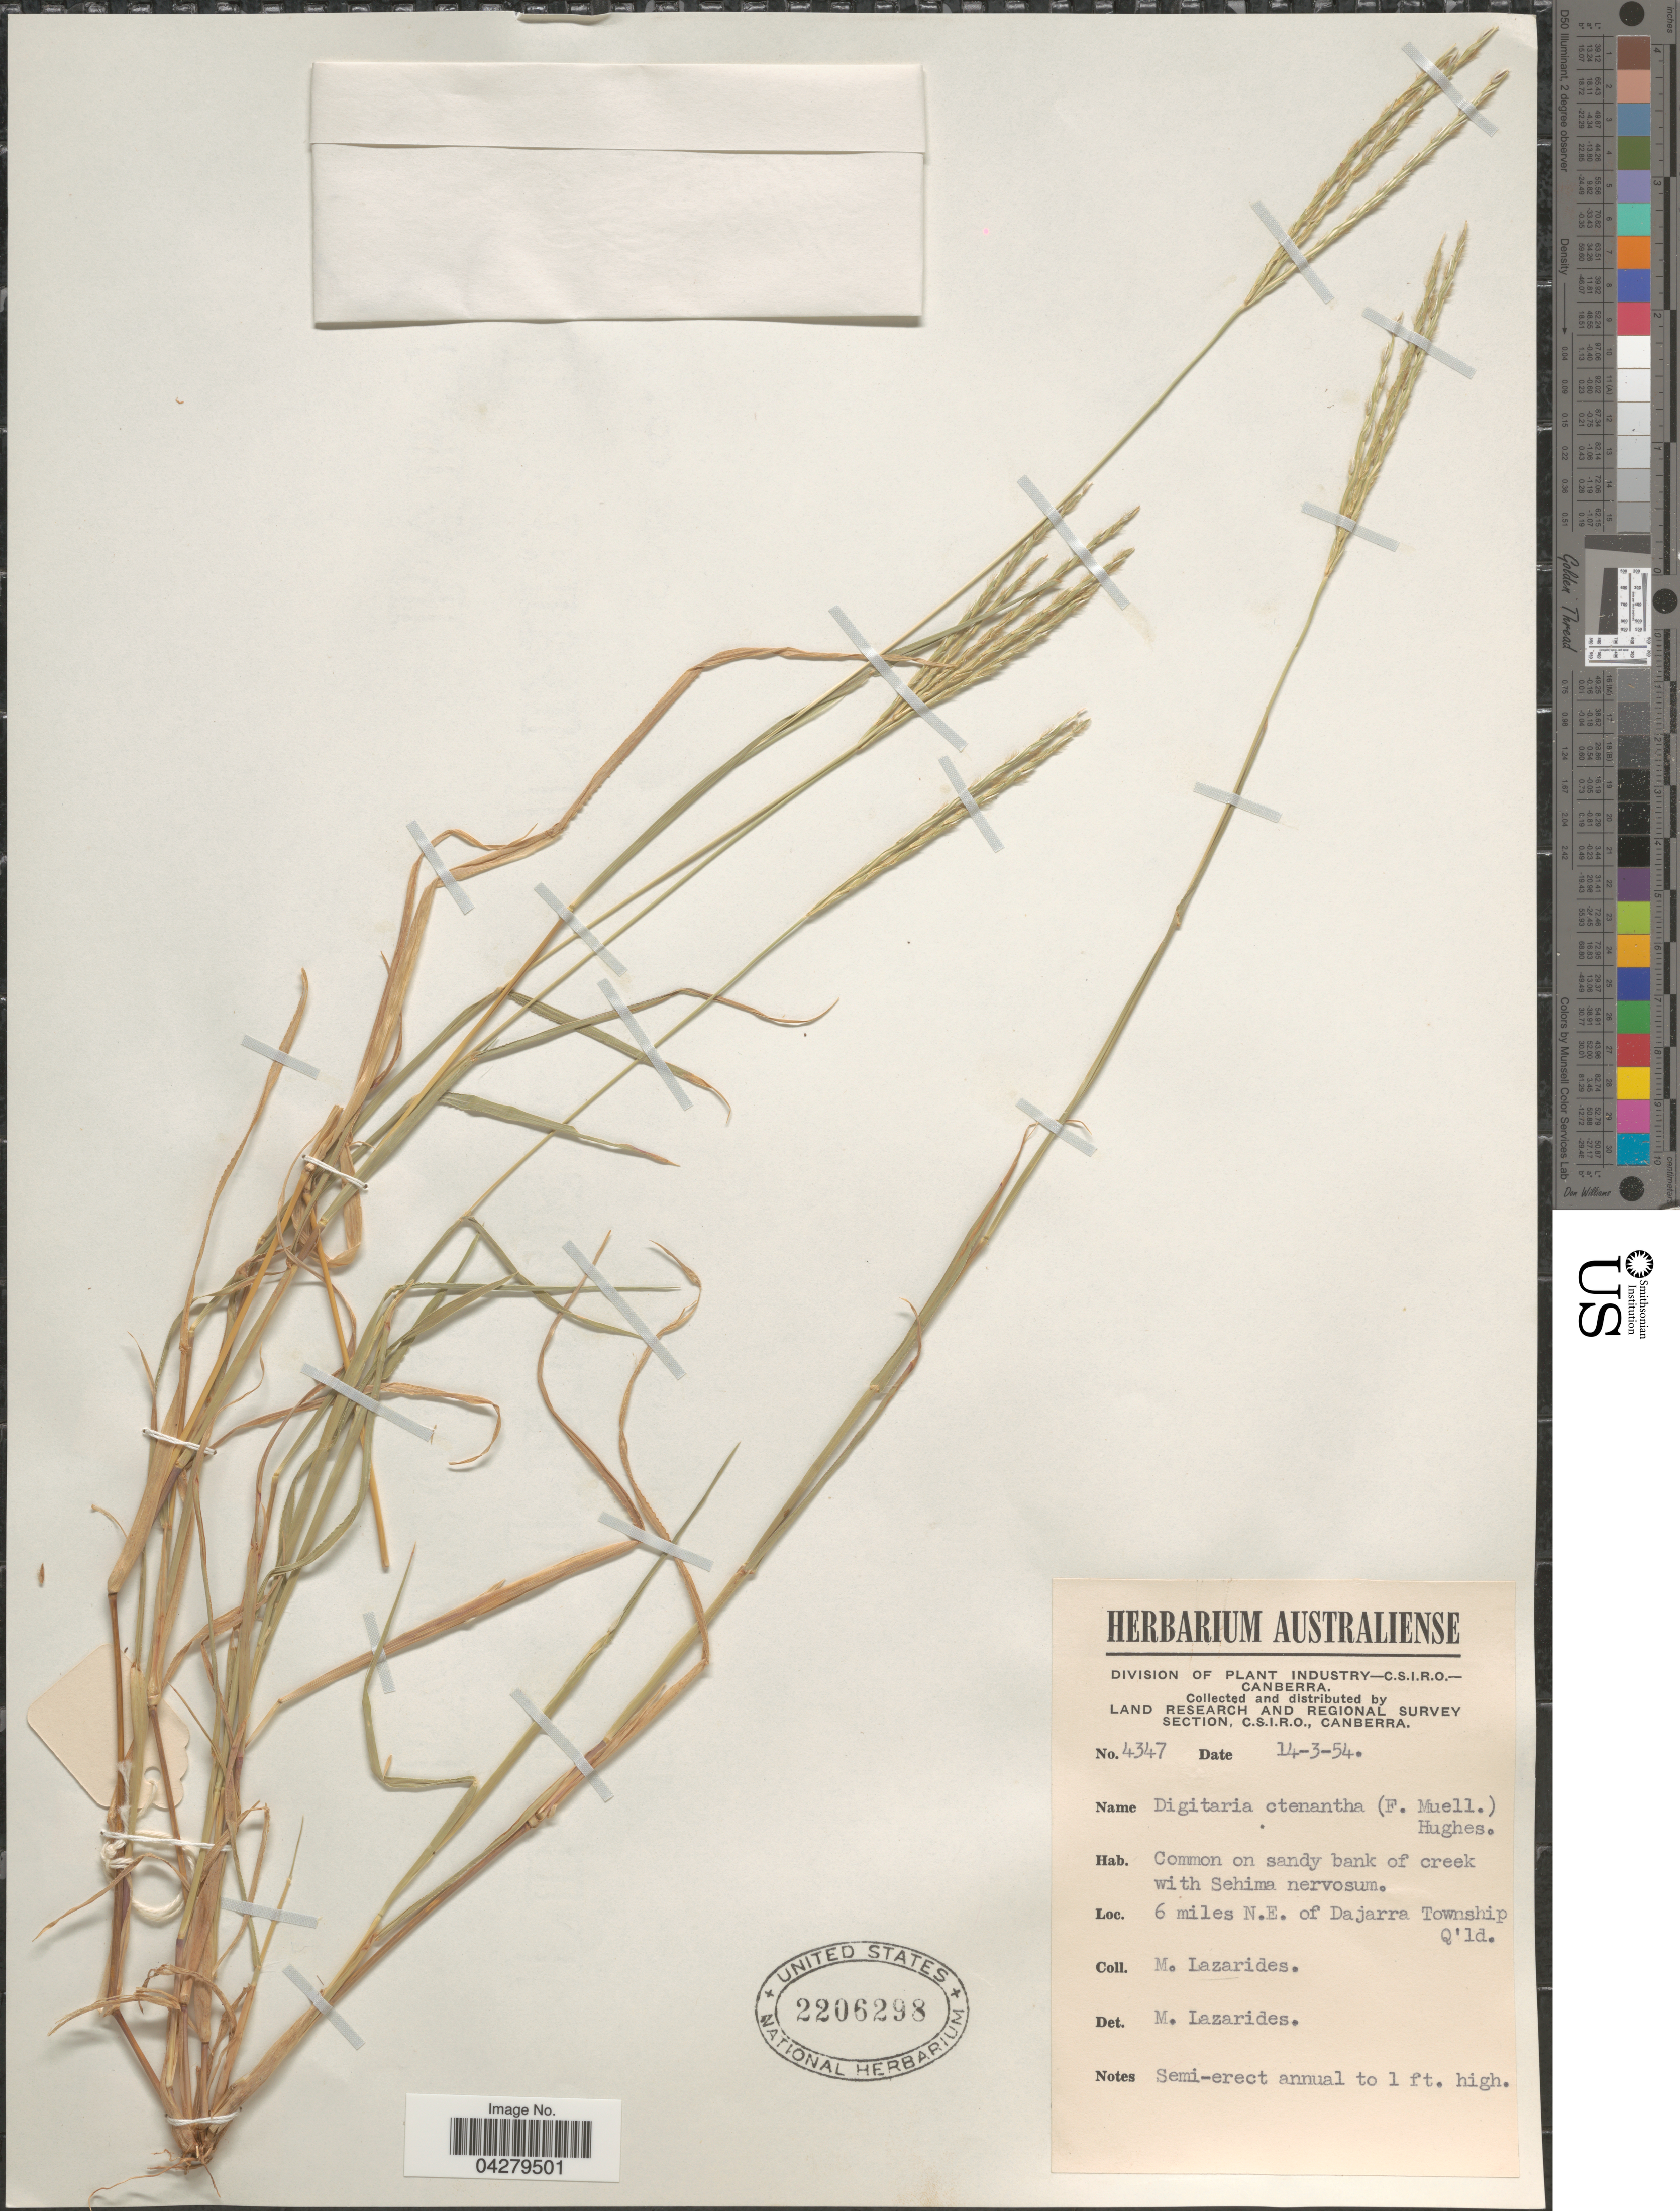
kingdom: Plantae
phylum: Tracheophyta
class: Liliopsida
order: Poales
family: Poaceae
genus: Digitaria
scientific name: Digitaria ctenantha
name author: (F. Muell.) Hughes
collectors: M. Lazarides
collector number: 4347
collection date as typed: Transcribed d/m/y: 14/3/54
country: Australia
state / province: Queensland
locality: Land Research and Regional Survey Section, C.S.I.R.O. Common on sandy bank of creek. 6 miles N.E. of Dajarra Township.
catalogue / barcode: US 2206298